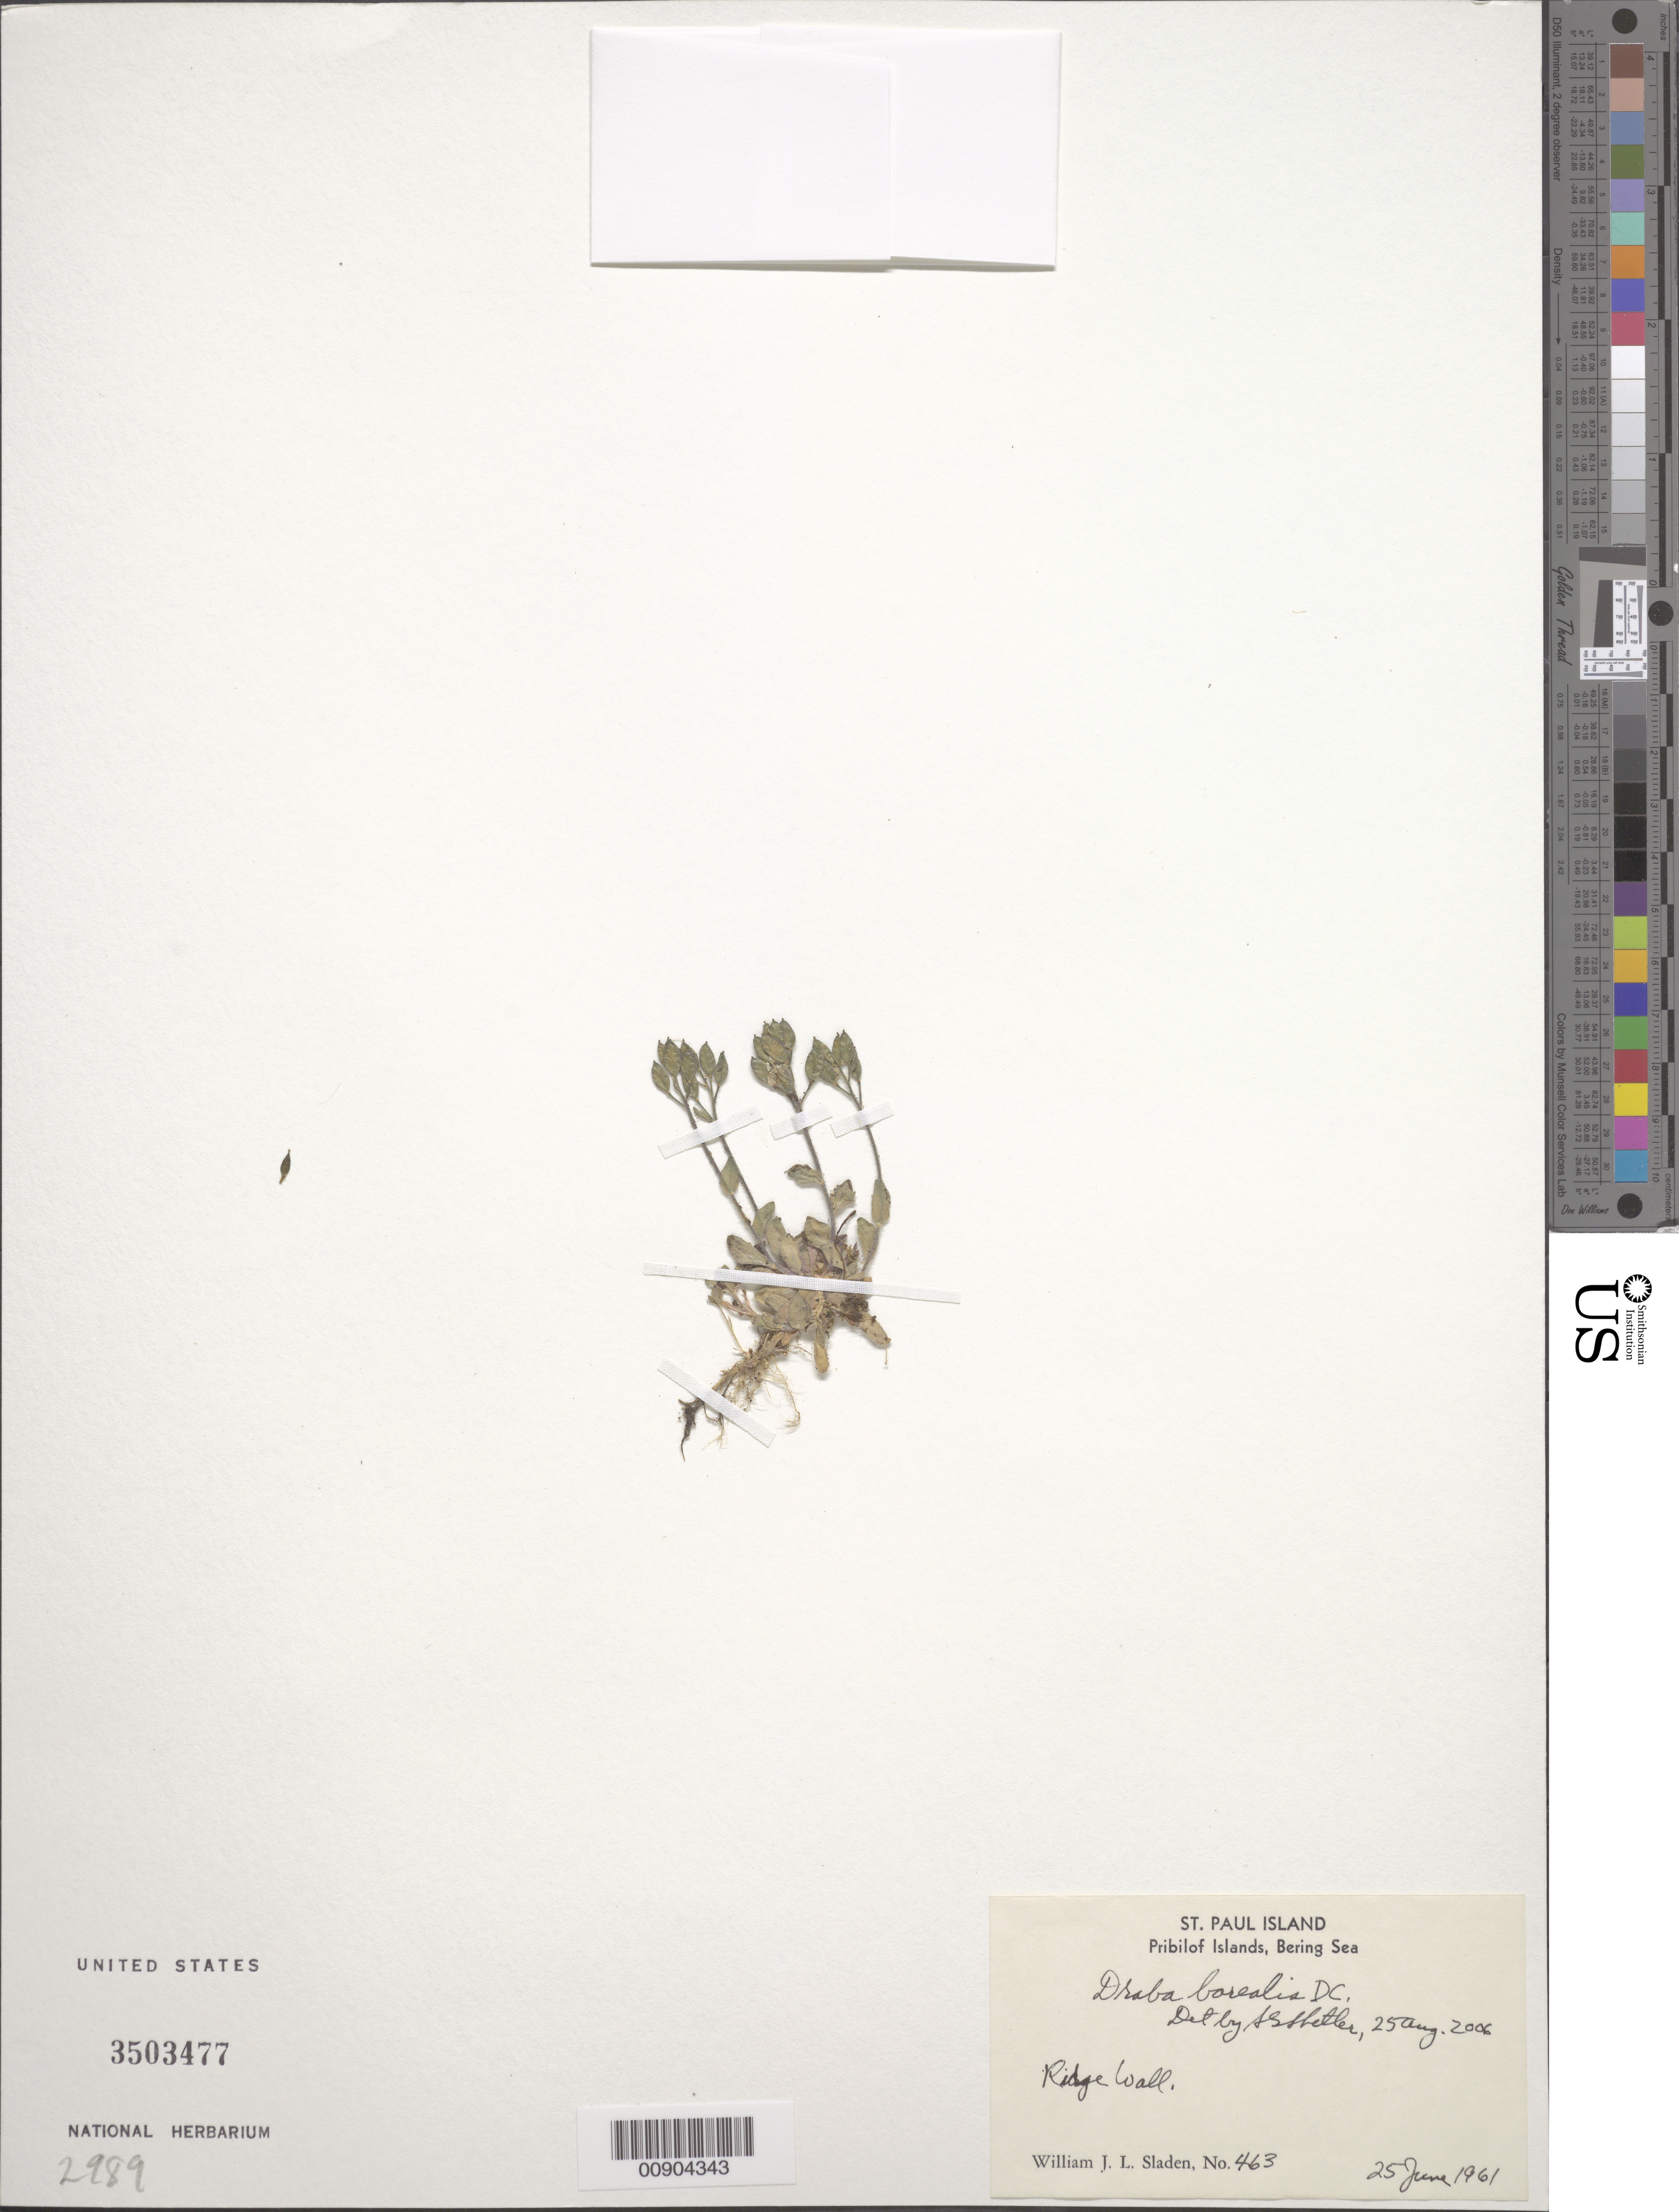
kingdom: Plantae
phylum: Tracheophyta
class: Magnoliopsida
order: Brassicales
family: Brassicaceae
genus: Draba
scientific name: Draba borealis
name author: DC.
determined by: Shetler, Stanwyn G., (US), NMNH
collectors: W. Sladen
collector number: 463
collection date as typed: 25 Jun 1961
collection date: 1961-06-25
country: United States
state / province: Alaska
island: St. Paul Island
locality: Ridge Wall., Bering Sea, Pribilof Islands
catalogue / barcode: US 3503477